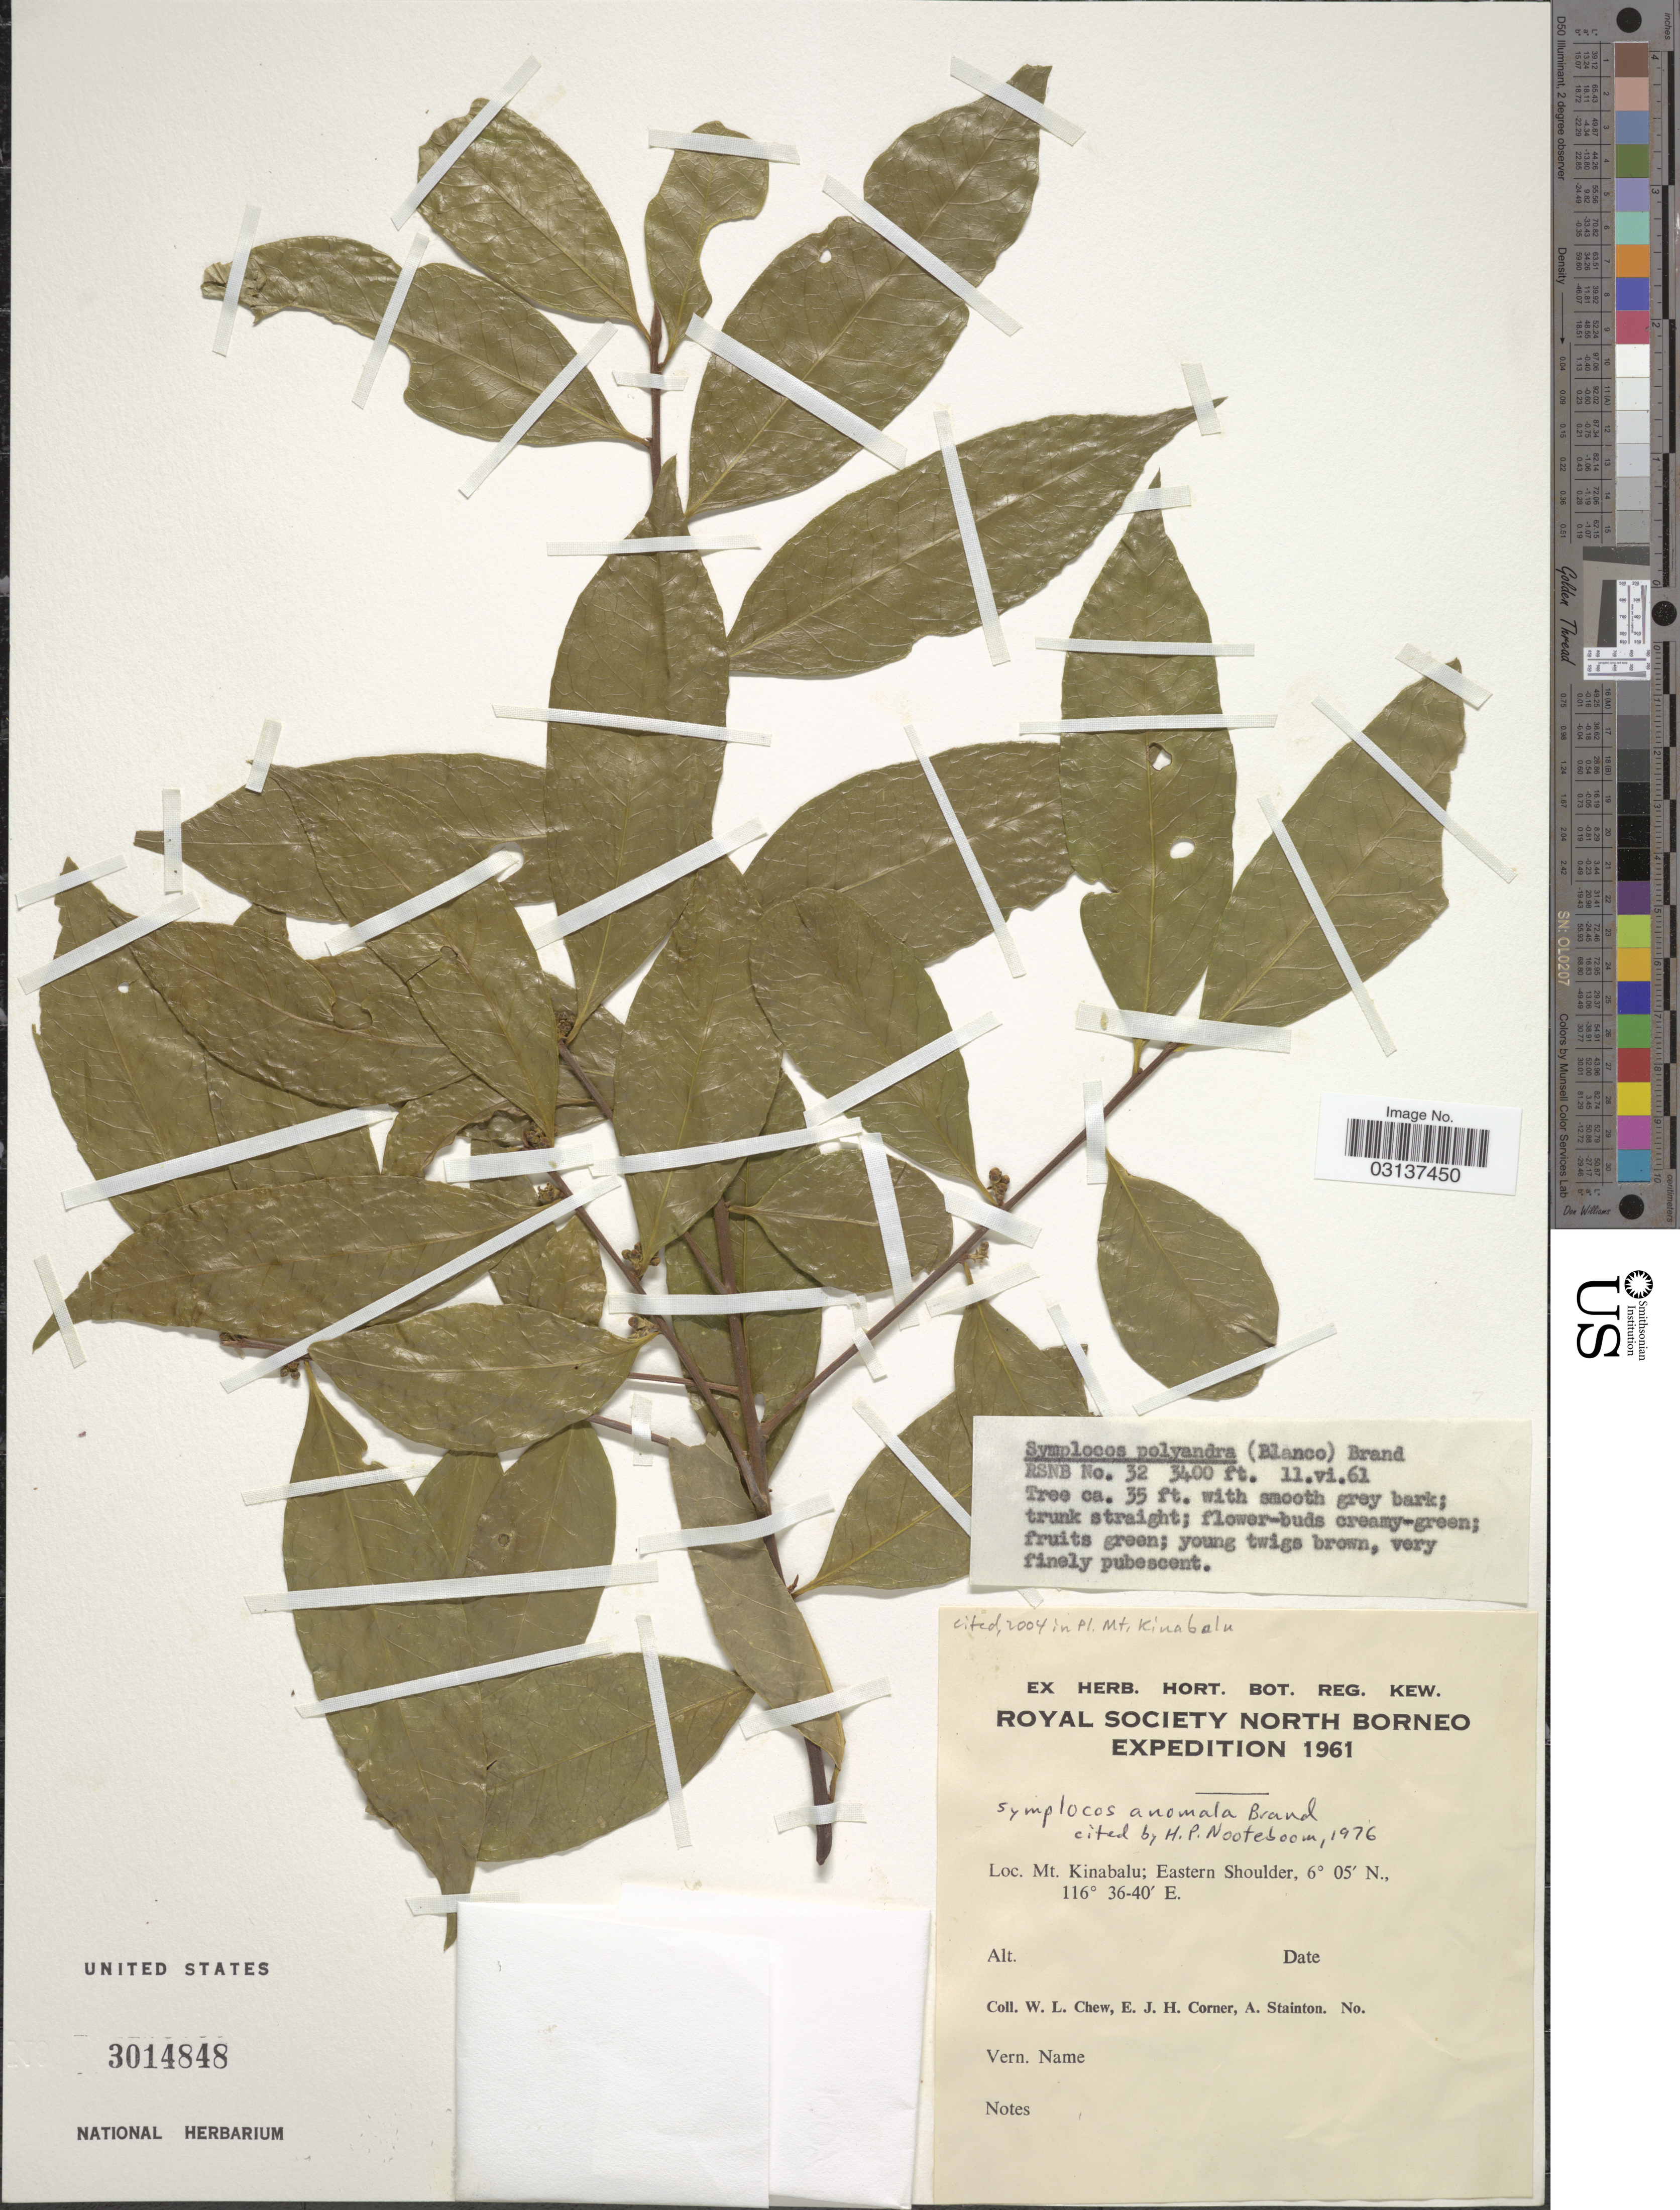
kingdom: Plantae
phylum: Tracheophyta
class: Magnoliopsida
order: Ericales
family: Symplocaceae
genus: Symplocos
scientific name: Symplocos anomala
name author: Brand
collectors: W. Chew, E. Corner & A. Stainton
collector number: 32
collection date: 1961-06-11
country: Malaysia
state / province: Sabah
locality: Mt. Kinabalu; Eastern Shoulder.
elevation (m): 1036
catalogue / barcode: US 3014848